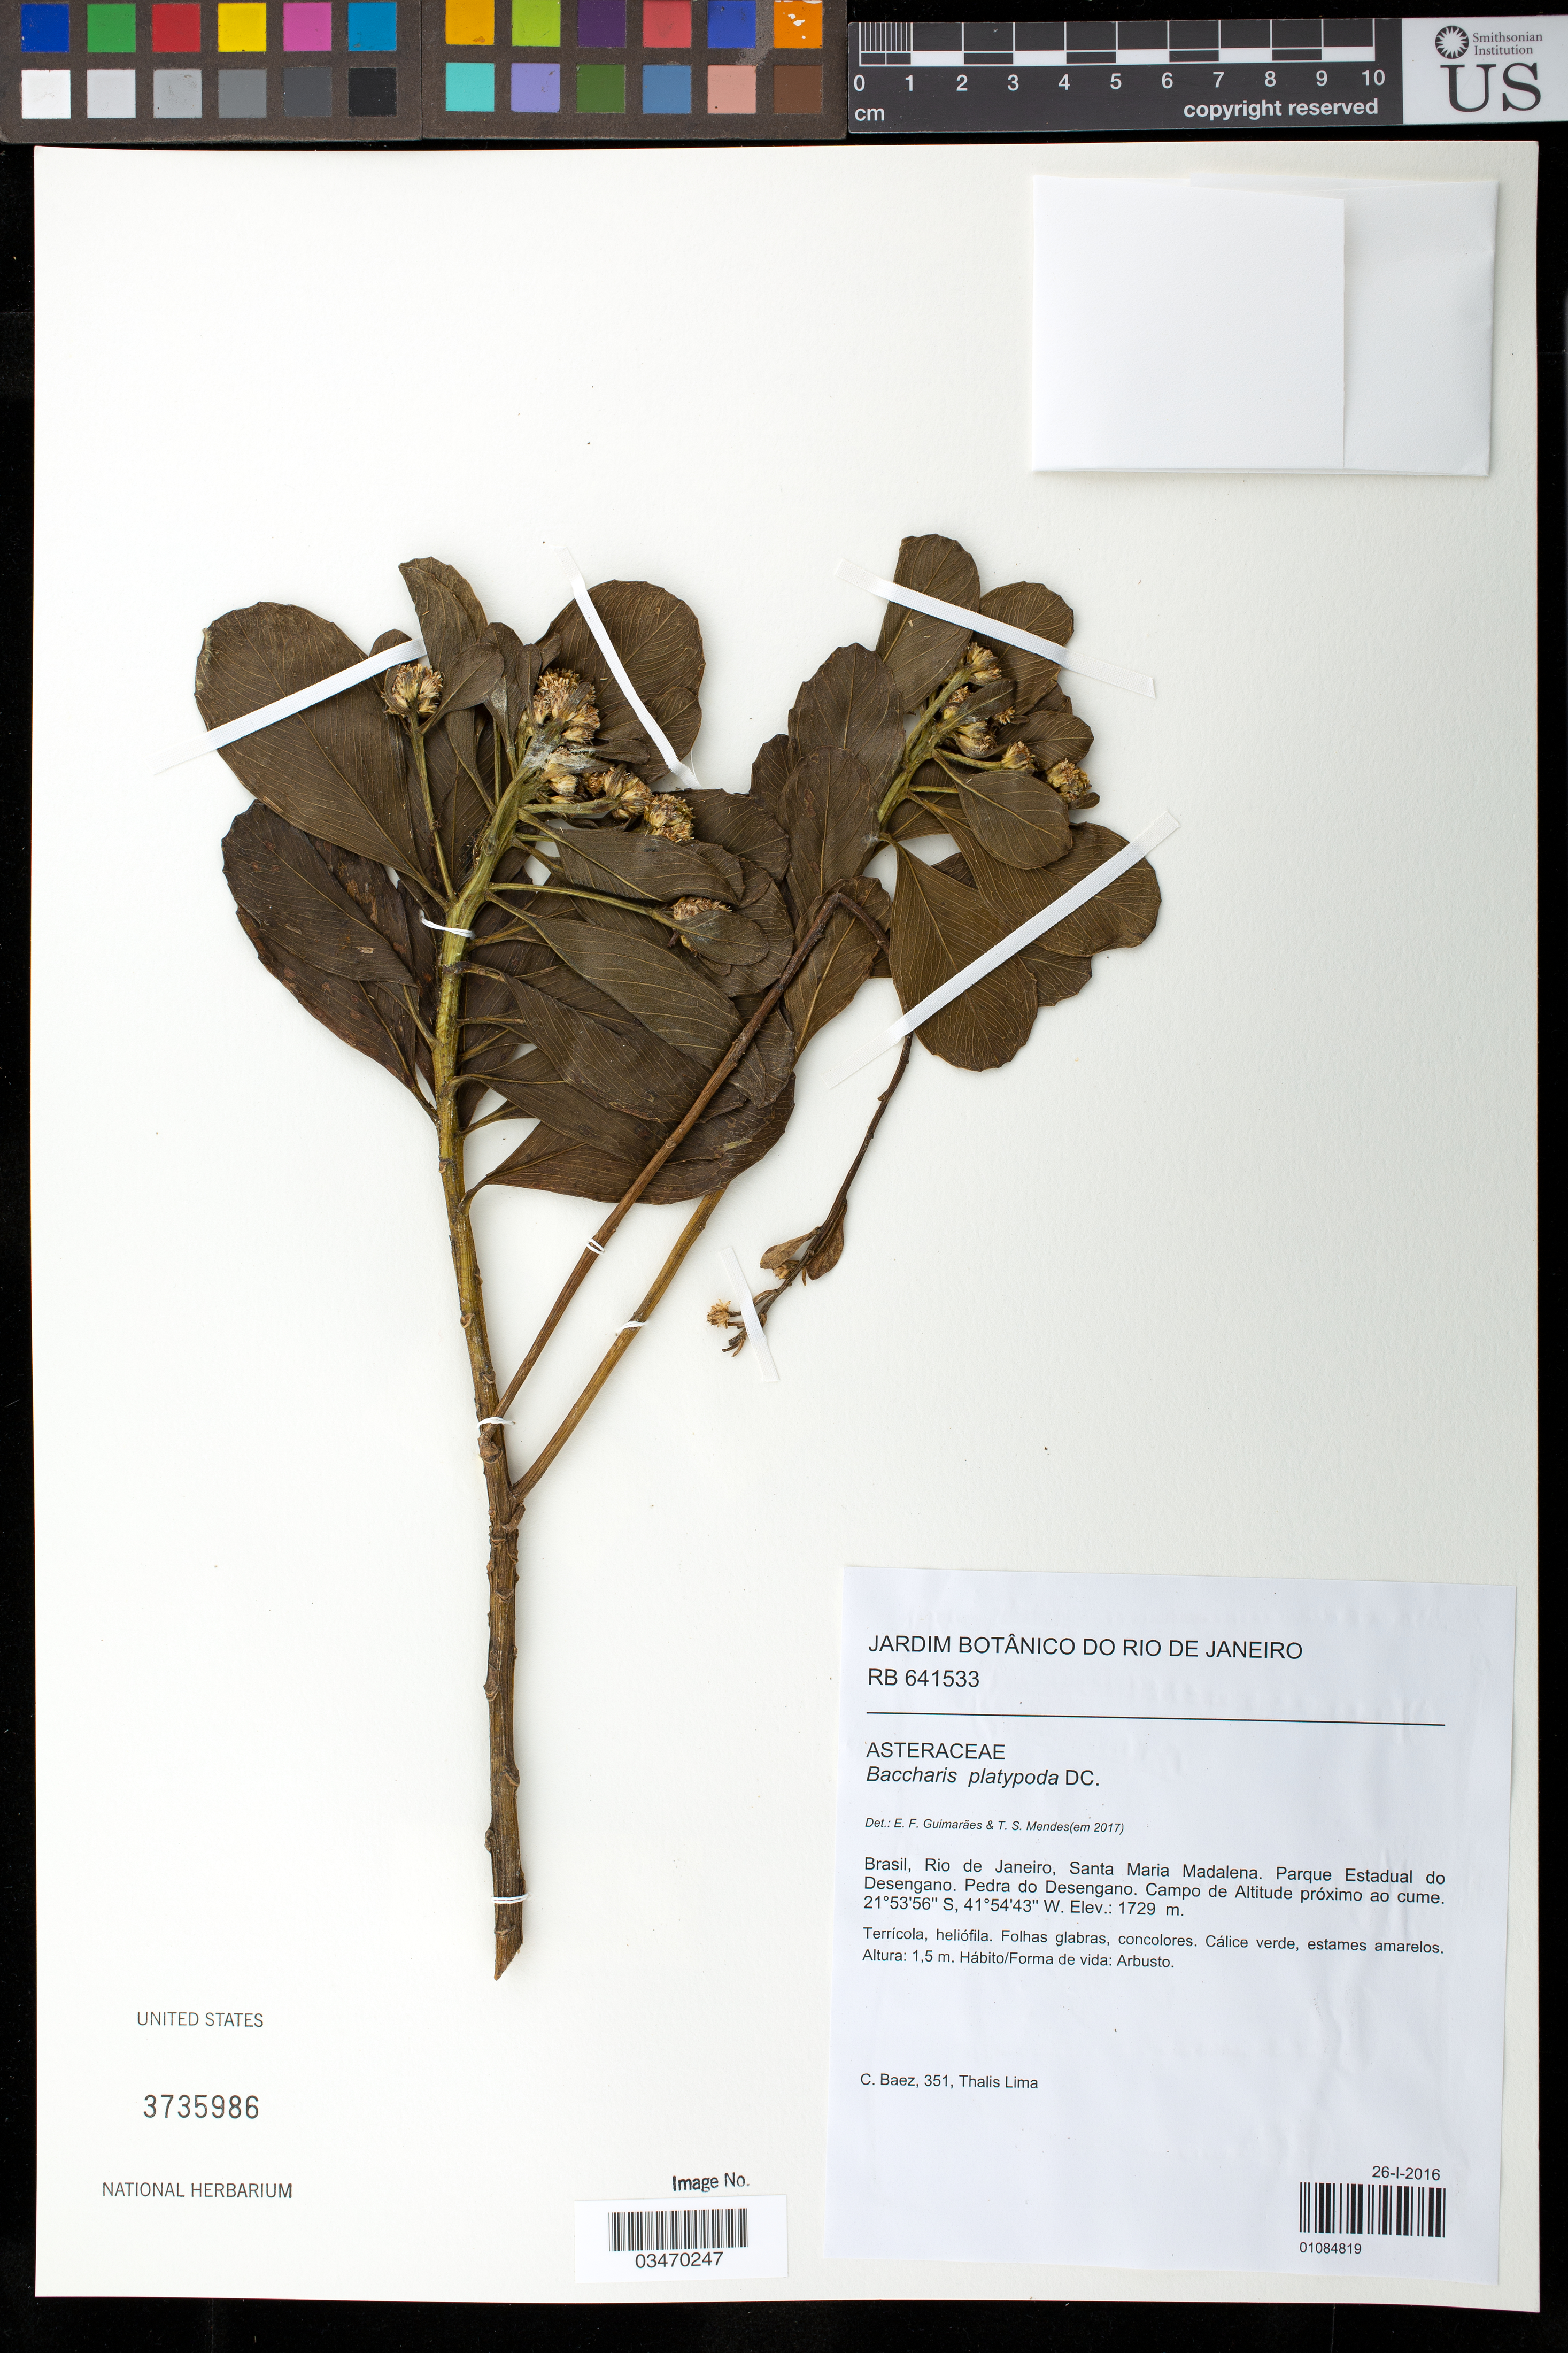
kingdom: Plantae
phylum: Tracheophyta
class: Magnoliopsida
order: Asterales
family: Asteraceae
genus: Baccharis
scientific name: Baccharis platypoda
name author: DC.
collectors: C. Baez, T. Lima, L. Moraes, D. Maurenza, R. Negrão & Girso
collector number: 351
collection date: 2016-01-26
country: Brazil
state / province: Rio de Janeiro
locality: Santa Maria Madalena. Parque Estadual do Desengano. Pedra do Desengano. Campo de Altitude prox. ao cume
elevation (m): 1729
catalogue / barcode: US 3735986